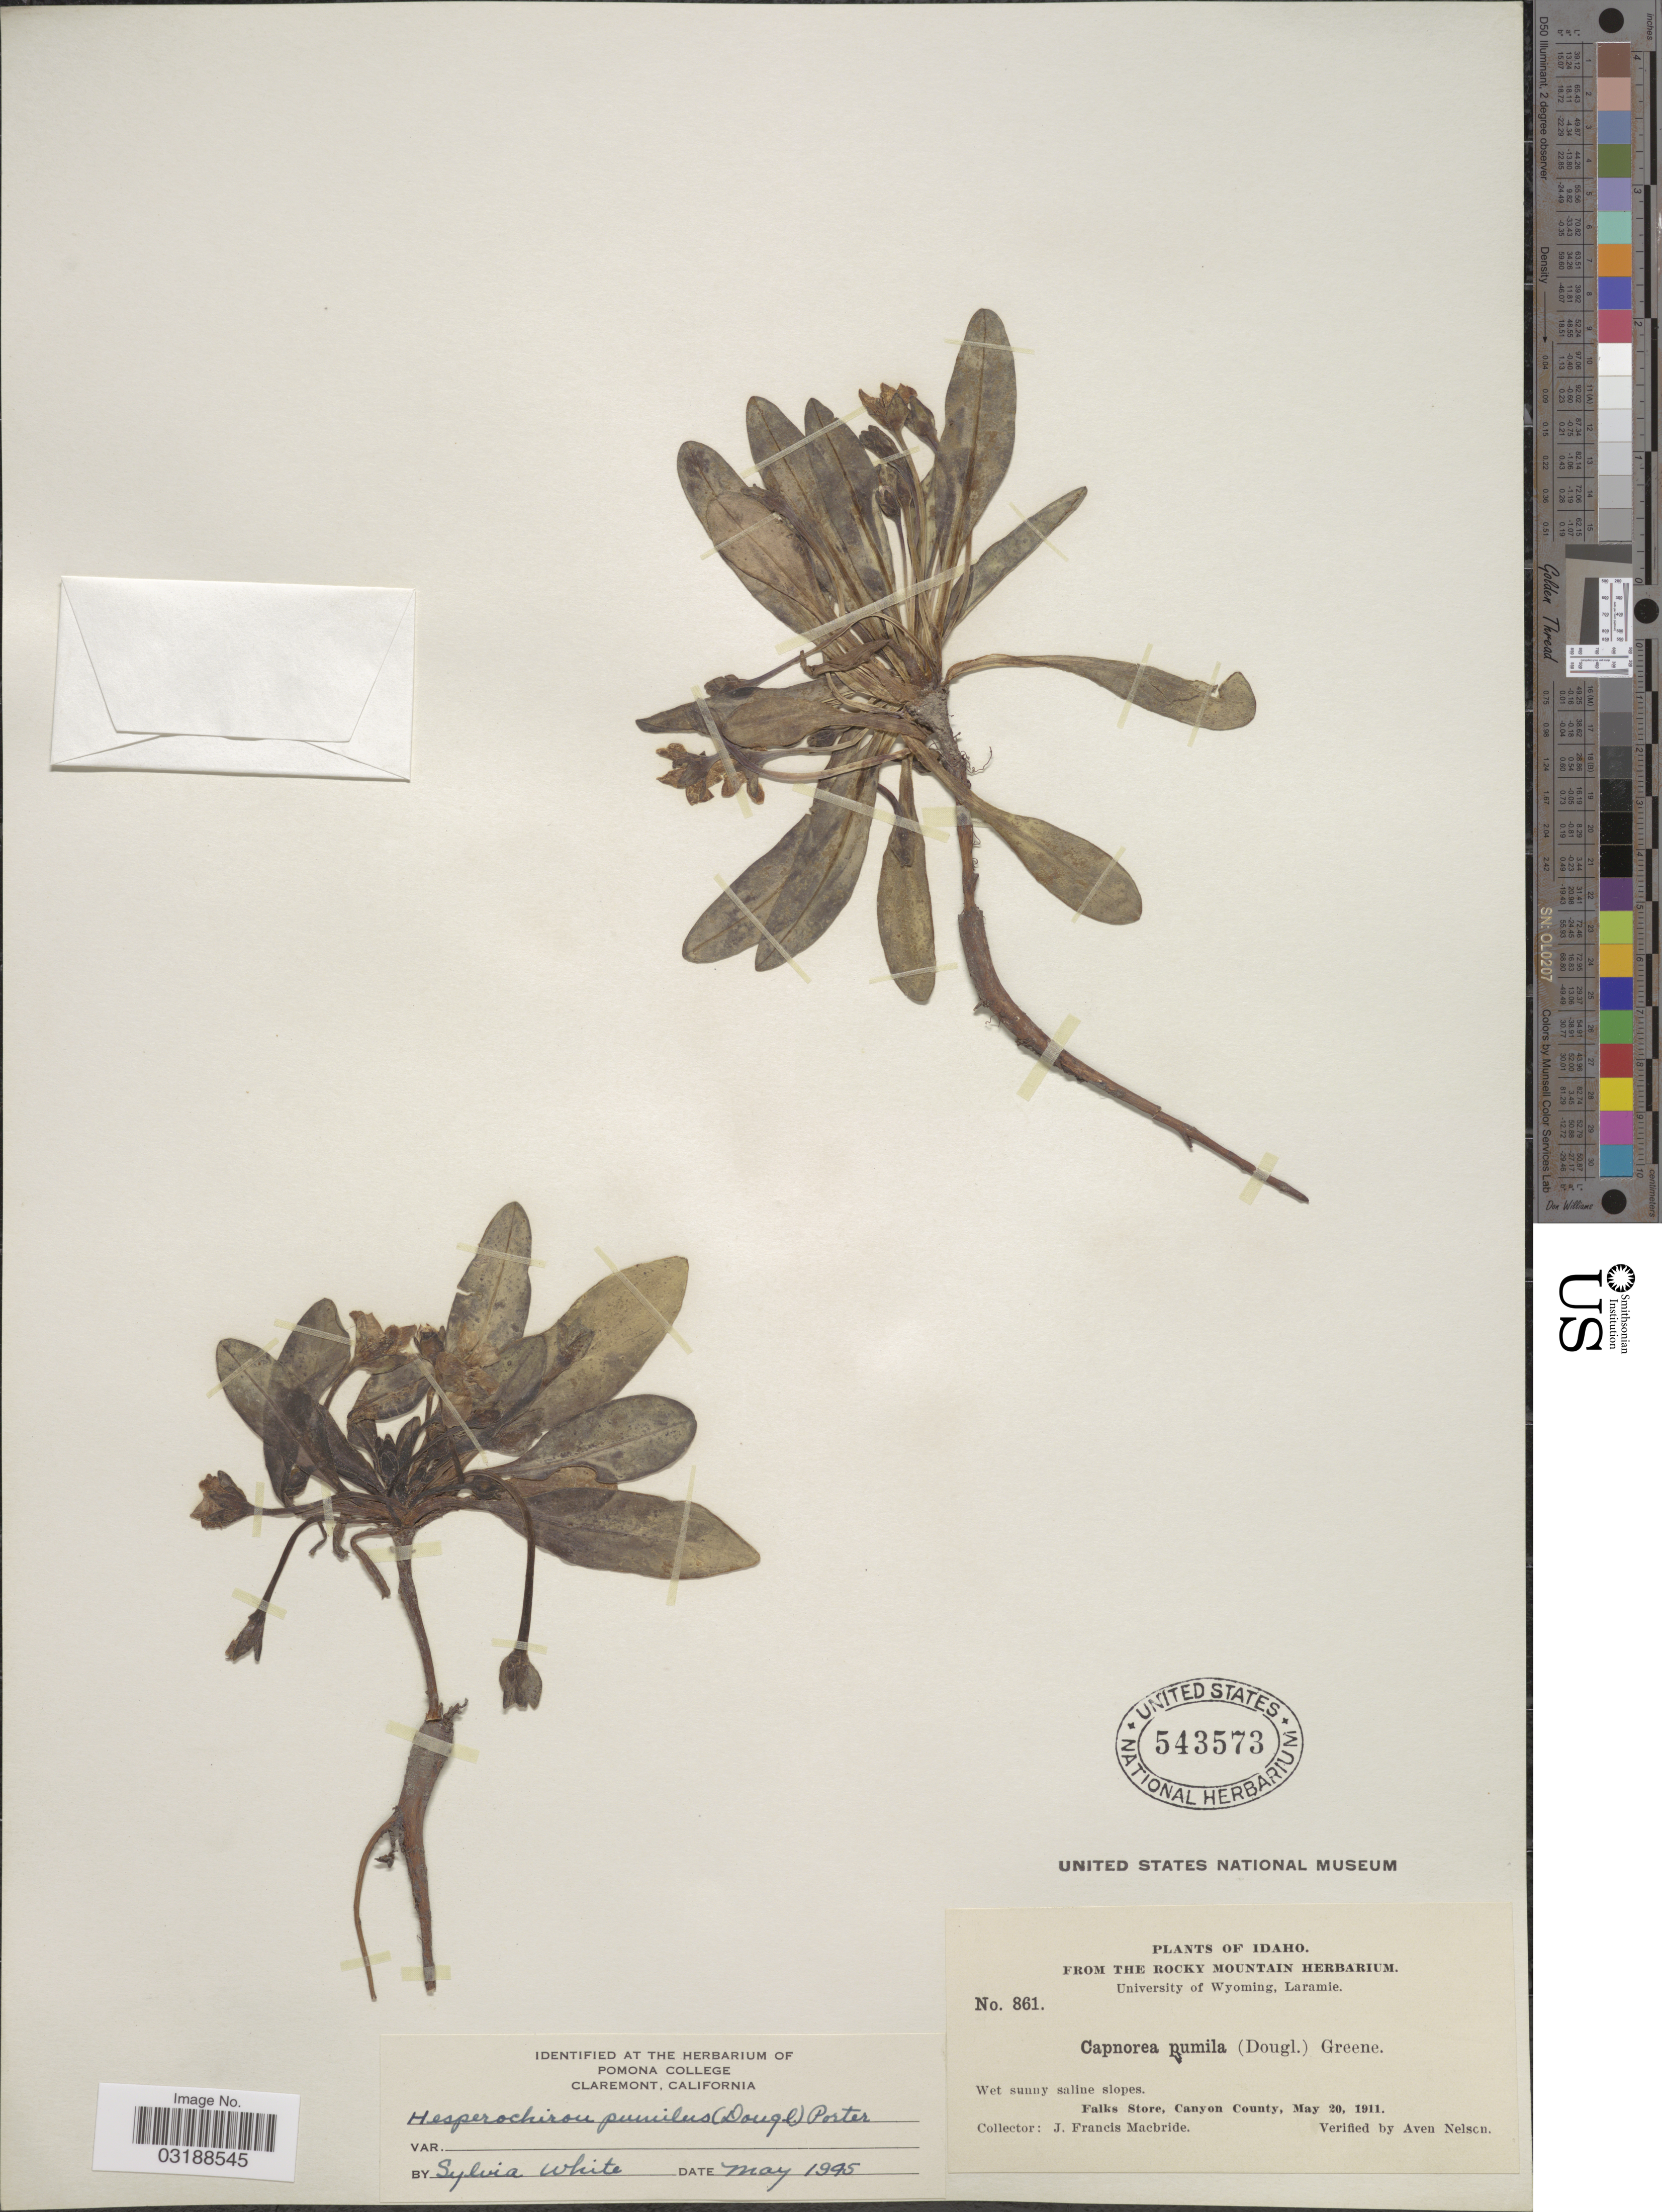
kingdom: Plantae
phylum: Tracheophyta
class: Magnoliopsida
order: Boraginales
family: Hydrophyllaceae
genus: Hesperochiron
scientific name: Hesperochiron pumilus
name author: (Griseb.) Porter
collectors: J. F. Macbride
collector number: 861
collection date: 1911-05-20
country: United States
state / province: Idaho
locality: Falks Store, Canyon County.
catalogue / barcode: US 543573